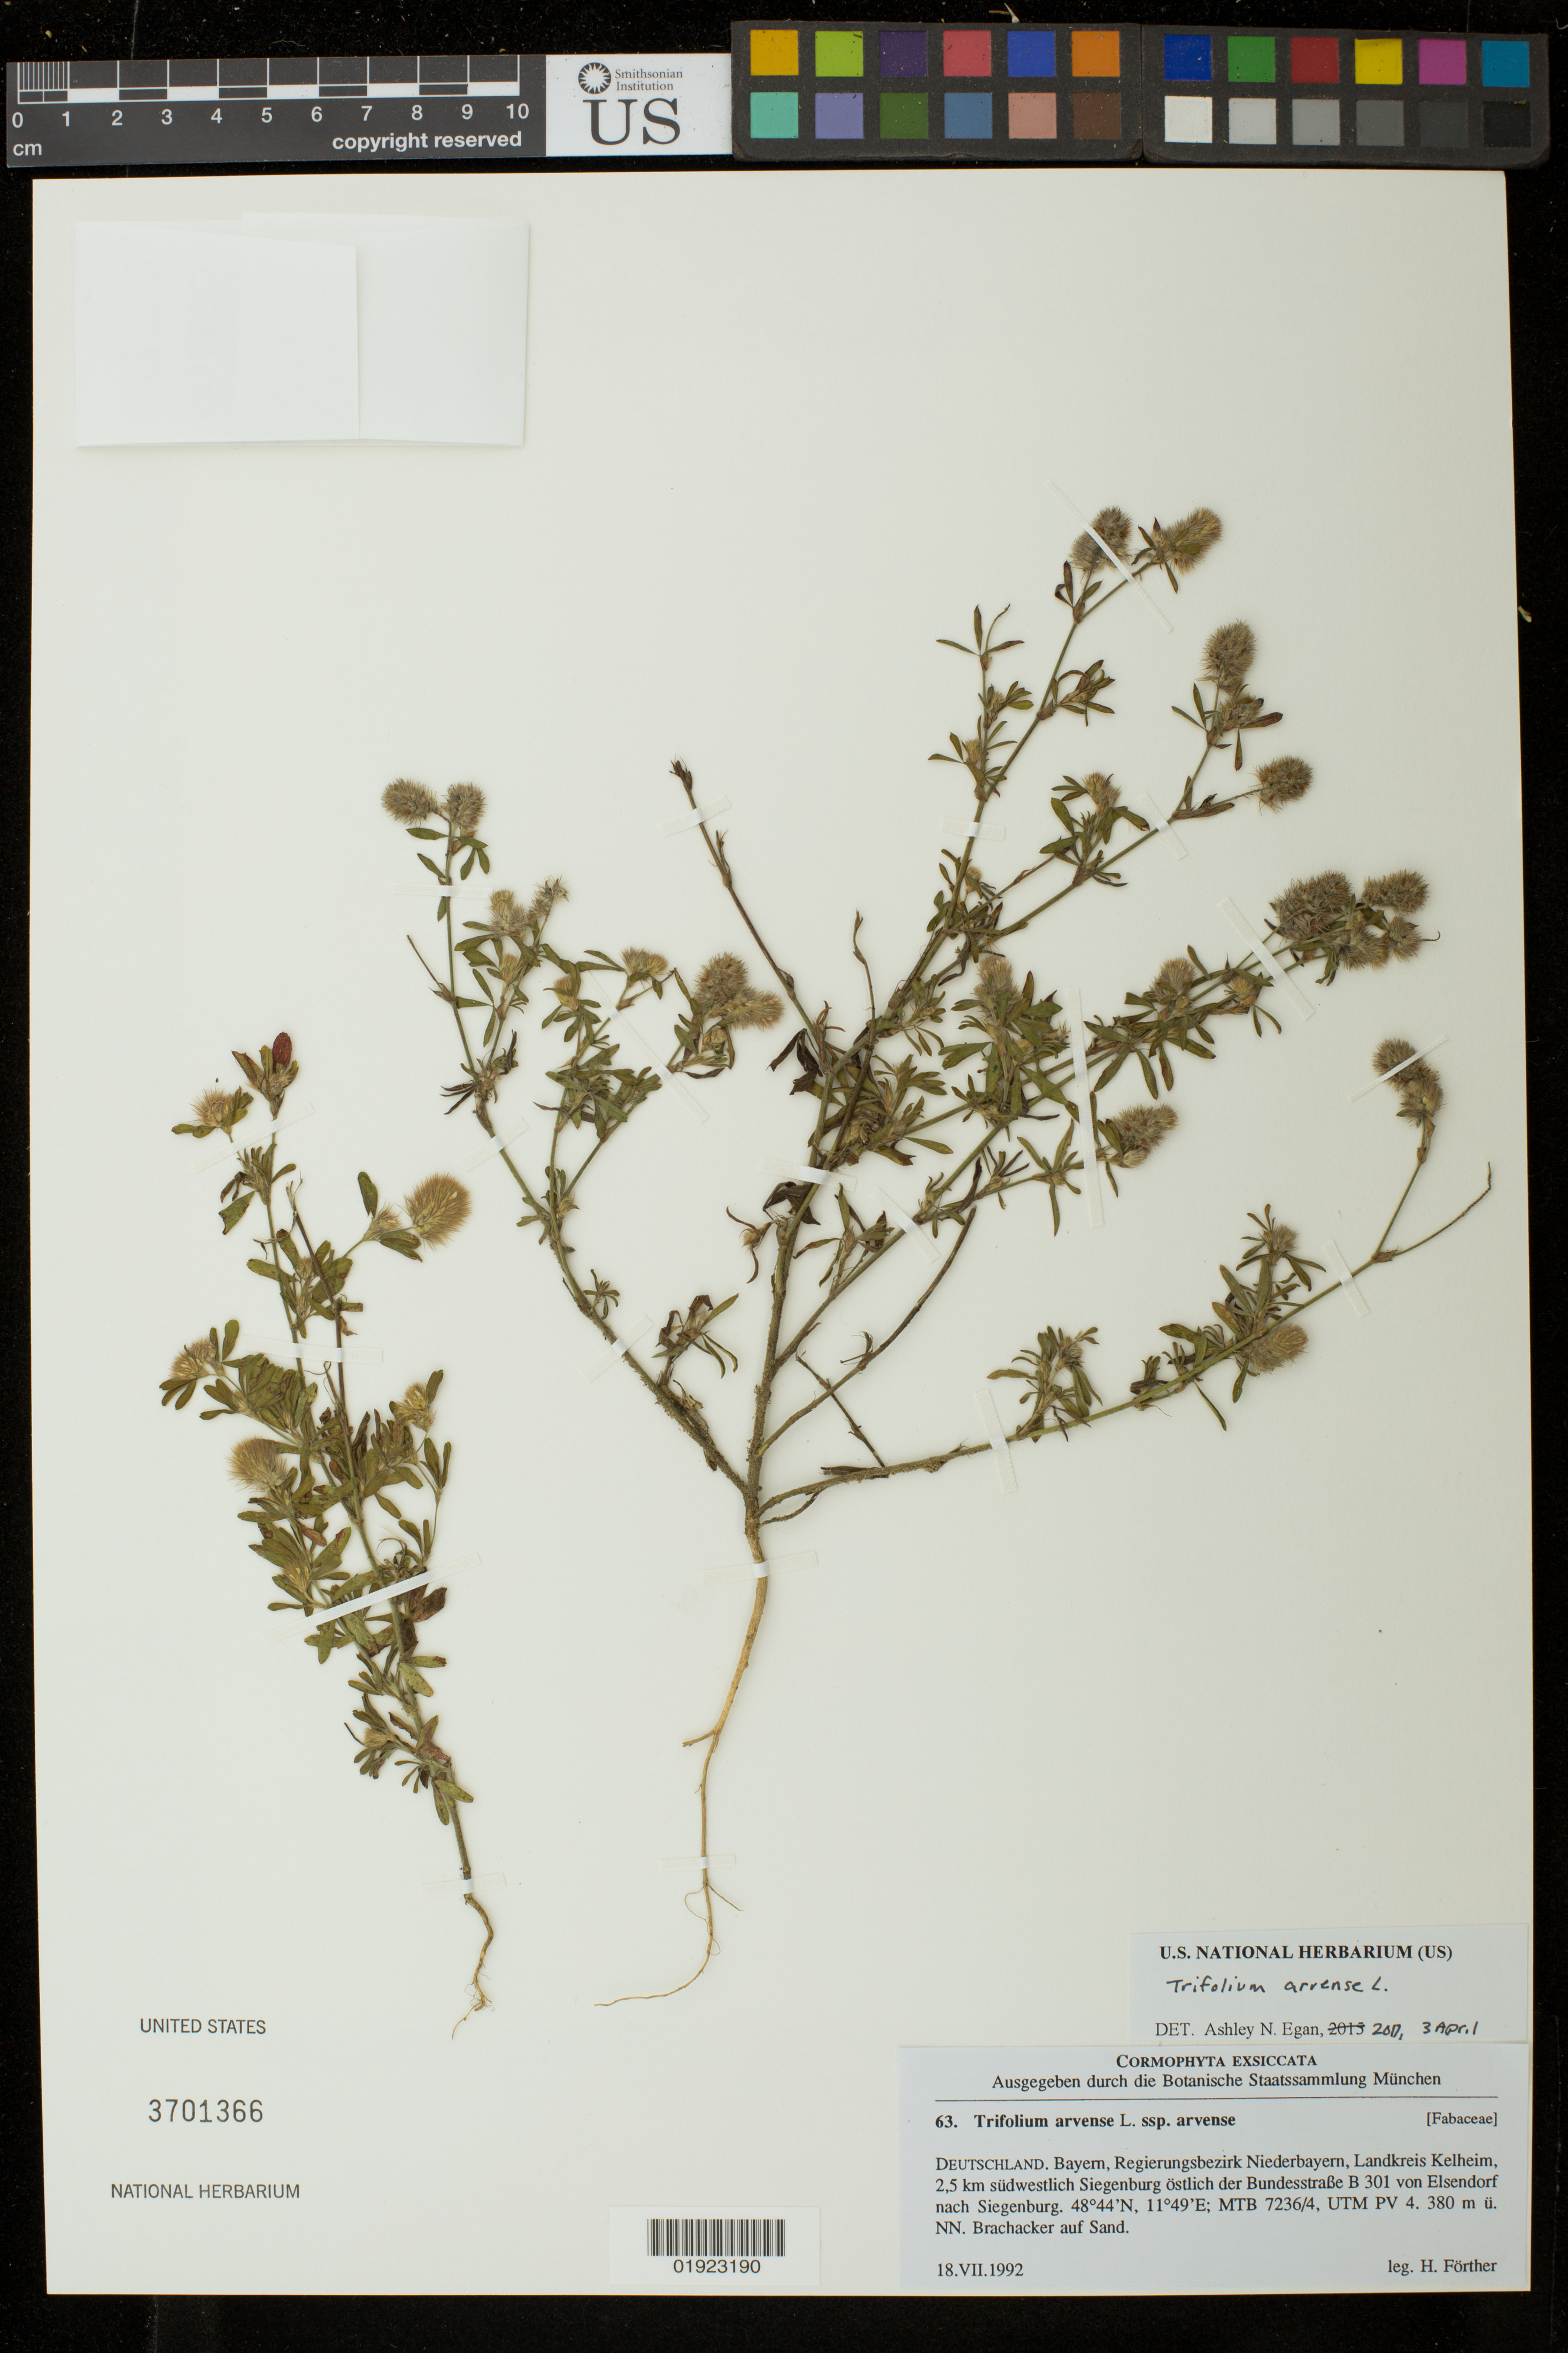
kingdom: Plantae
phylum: Tracheophyta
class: Magnoliopsida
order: Fabales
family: Fabaceae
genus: Trifolium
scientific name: Trifolium arvense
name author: L.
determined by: Egan, Ashley N., (US), Smithsonian Institution - National Museum of Natural History (UNITED STATES)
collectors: H. Fôrther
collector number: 63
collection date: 1992-07-18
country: Germany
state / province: Bayern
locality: Regierungsbezirk Niederbayern, Landkreis Kelheim, 2,5 km sudwestlich Siegenburg ostlich der Bundesstrasse B 301 von Elsendorf nach Siegenburg.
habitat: Brachacker auf sand.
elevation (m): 380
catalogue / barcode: US 3701366